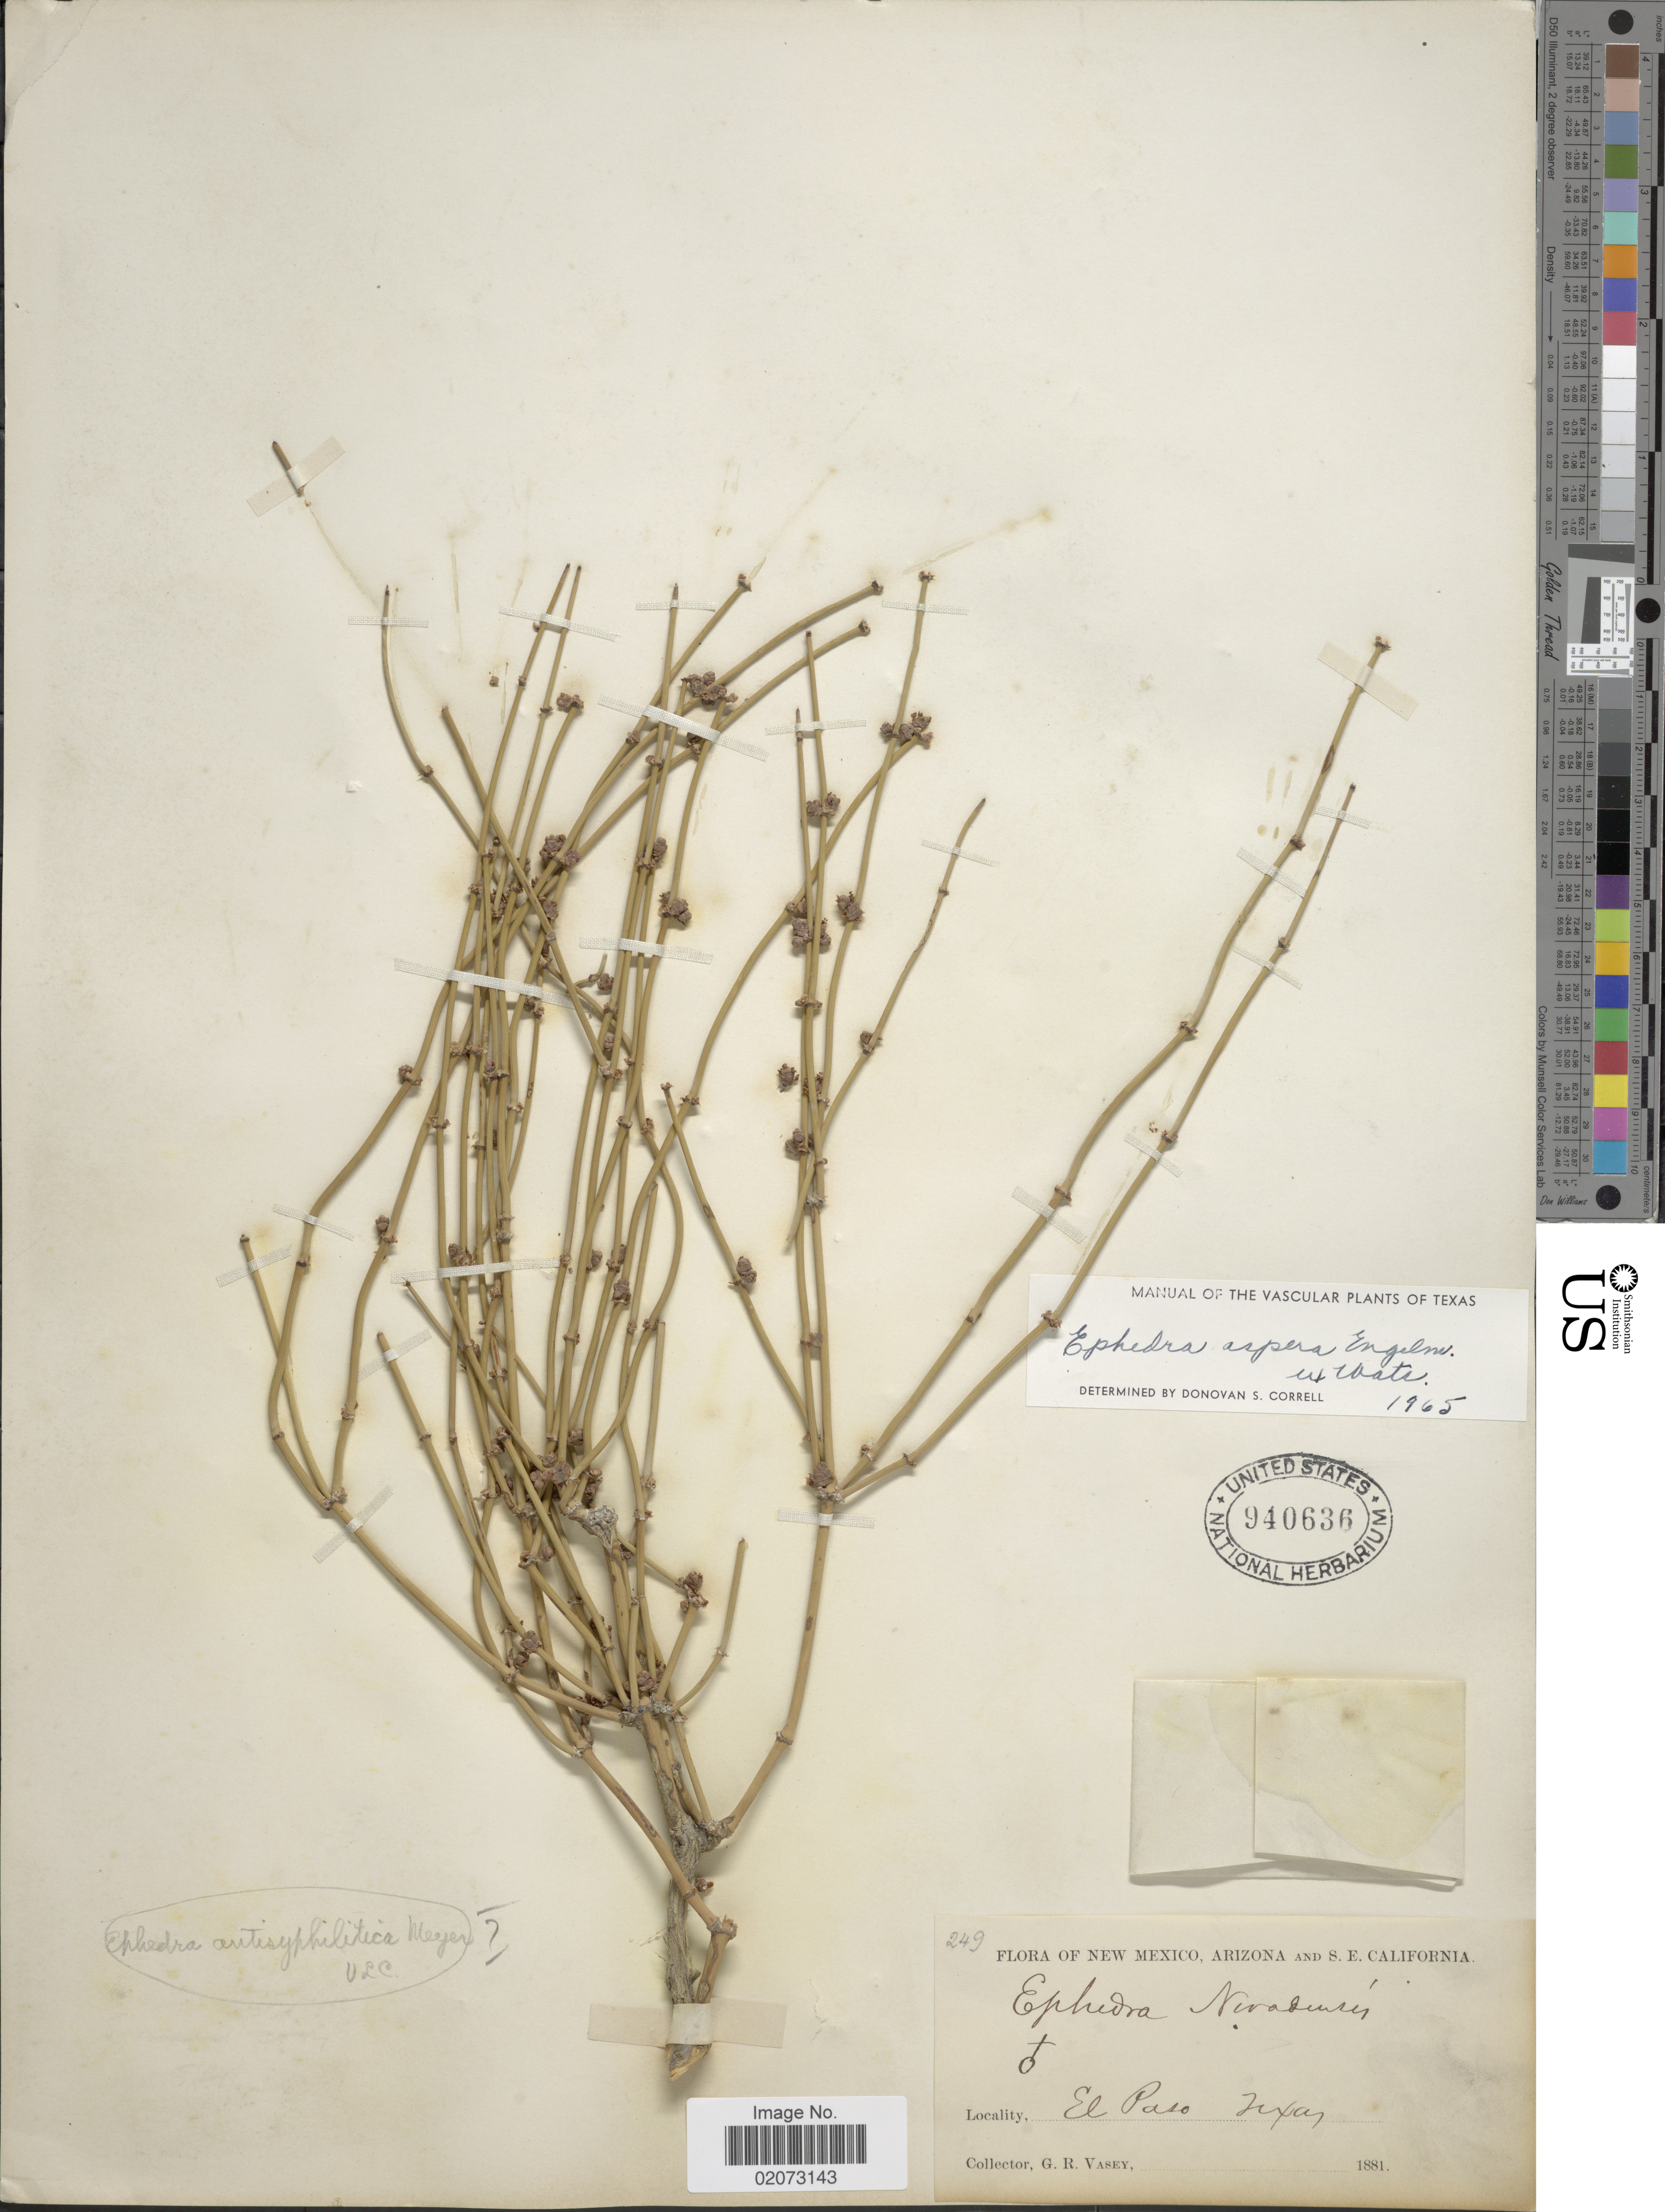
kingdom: Plantae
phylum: Tracheophyta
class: Gnetopsida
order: Ephedrales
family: Ephedraceae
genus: Ephedra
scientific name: Ephedra aspera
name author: Engelm. ex S. Watson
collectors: G. R. Vasey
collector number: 249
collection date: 1881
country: United States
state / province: Texas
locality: El Paso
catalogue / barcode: US 940636